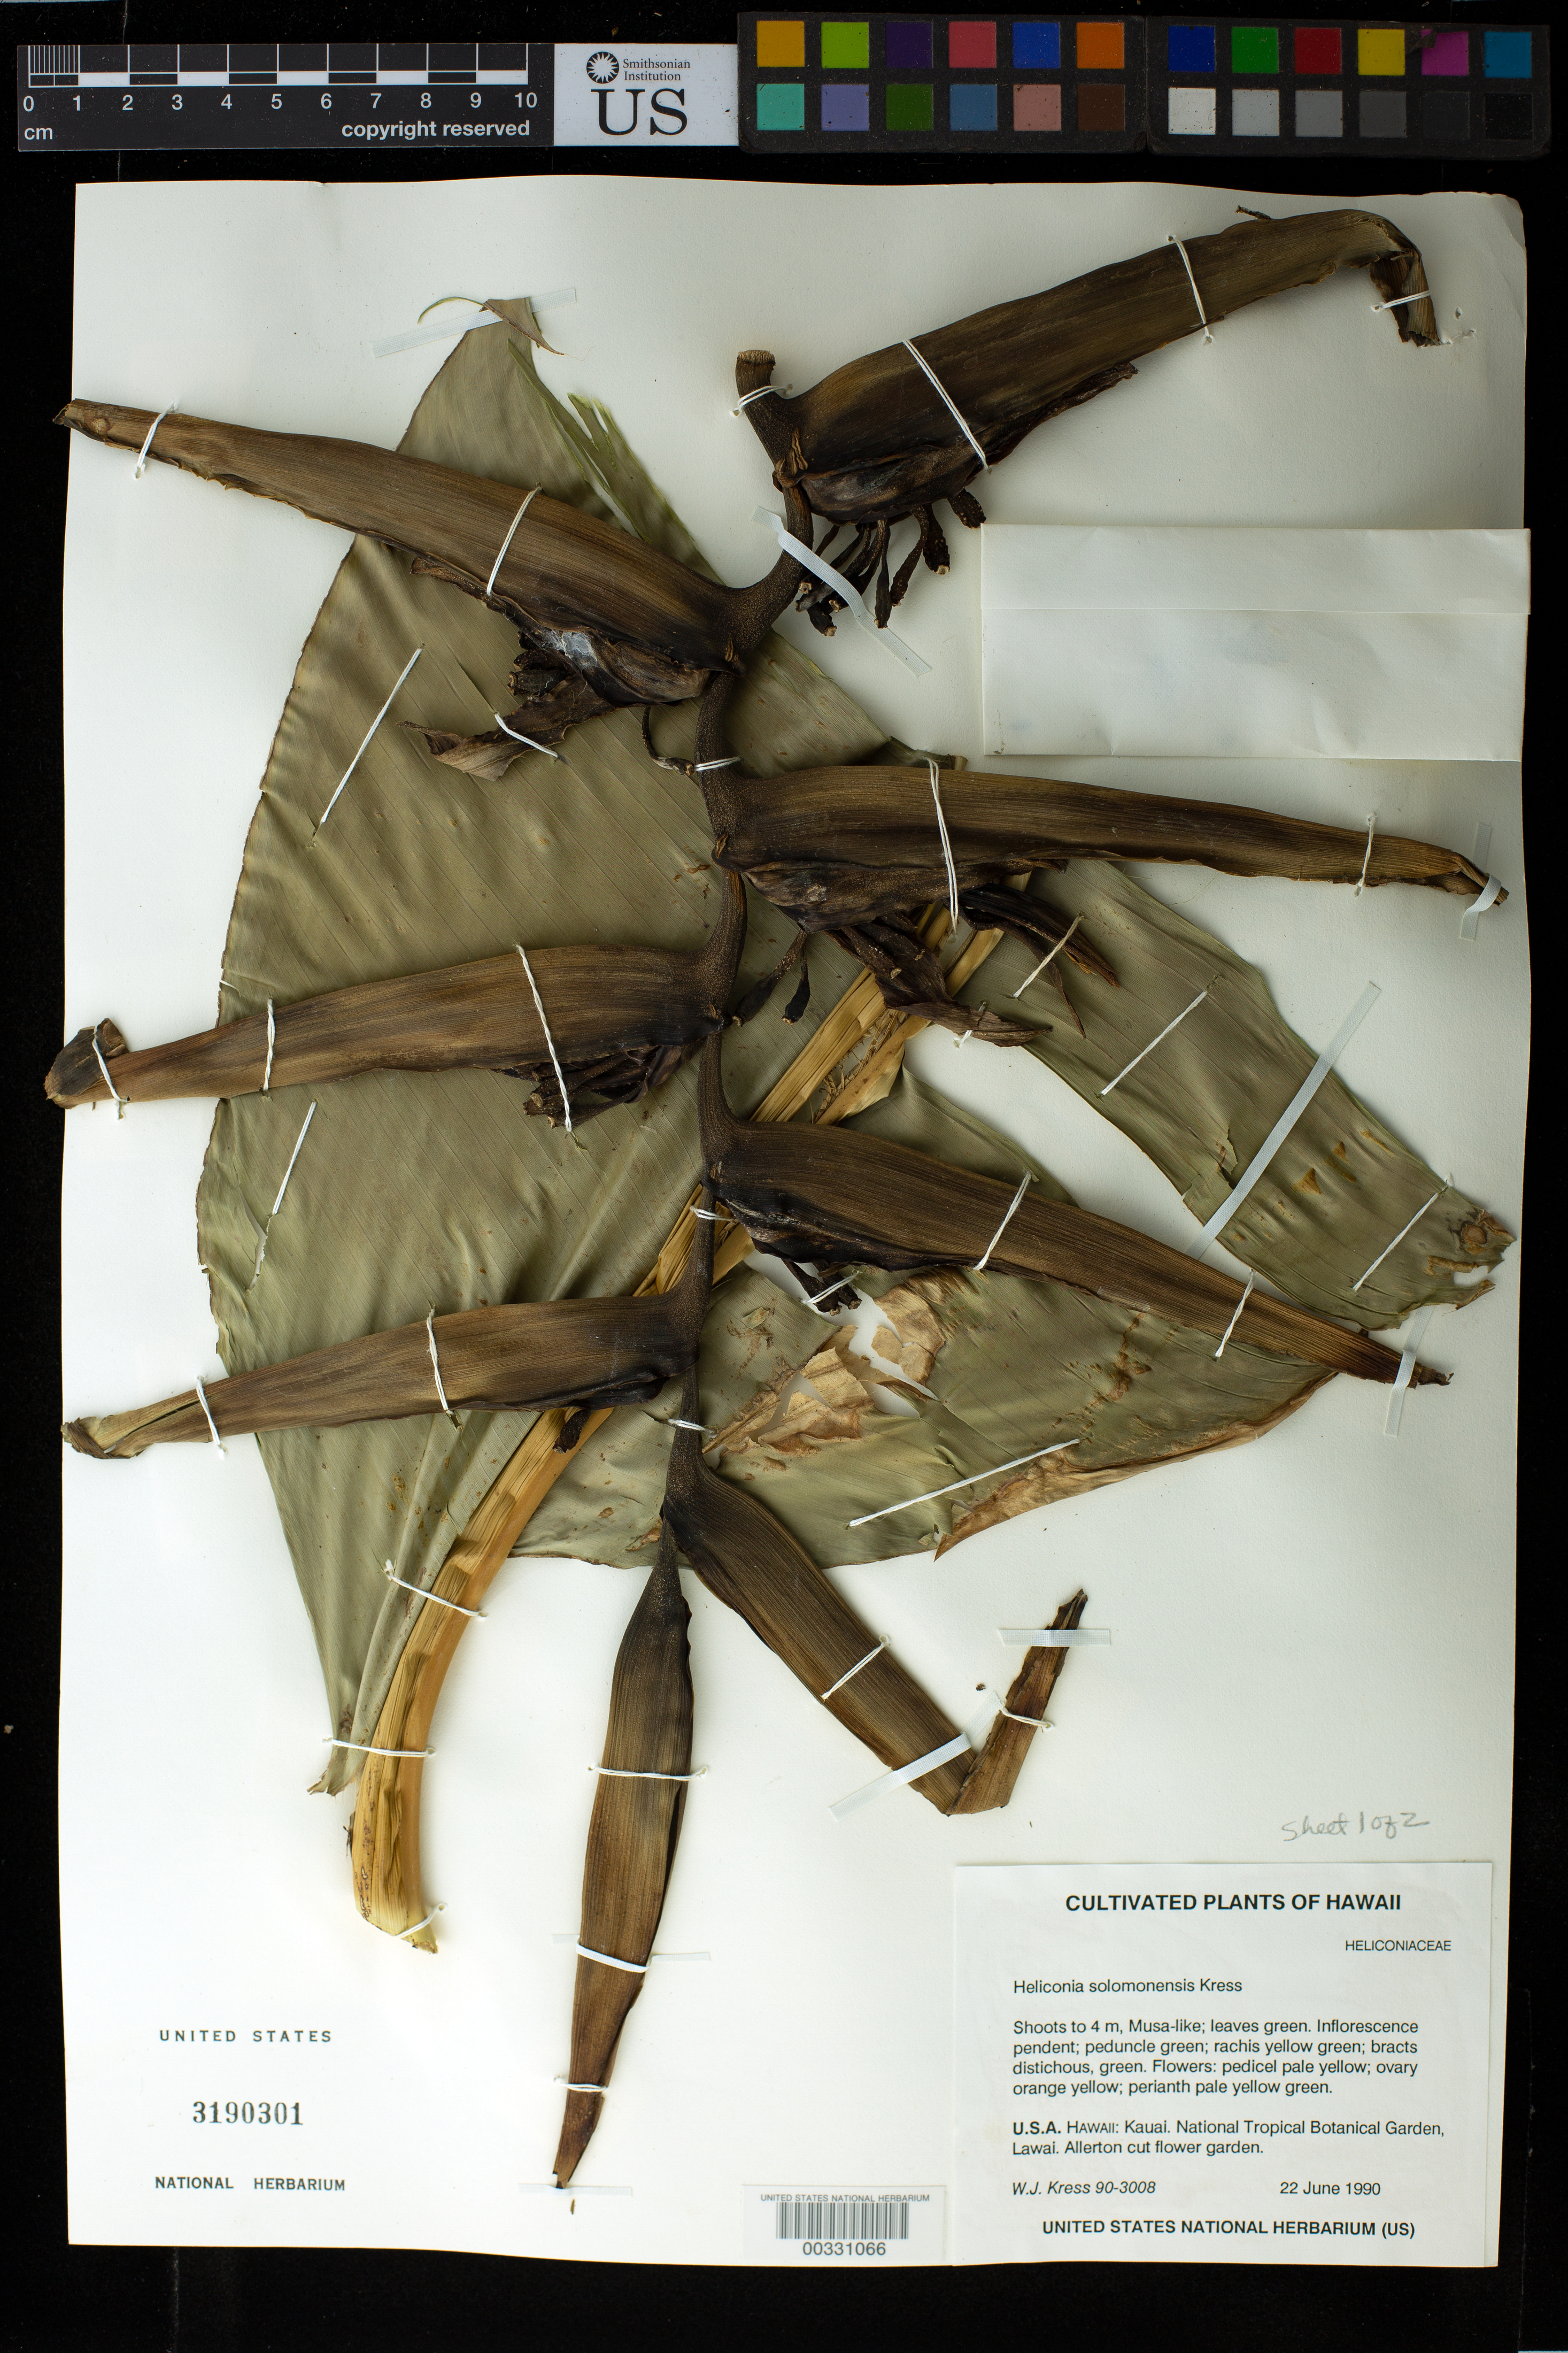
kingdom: Plantae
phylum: Tracheophyta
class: Liliopsida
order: Zingiberales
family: Heliconiaceae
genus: Heliconia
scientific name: Heliconia solomonensis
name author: W.J. Kress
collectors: W. J. Kress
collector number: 90-3008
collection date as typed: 22 Jun 1990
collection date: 1990-06-22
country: United States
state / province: Florida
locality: Southern Florida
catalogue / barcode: US 3190301